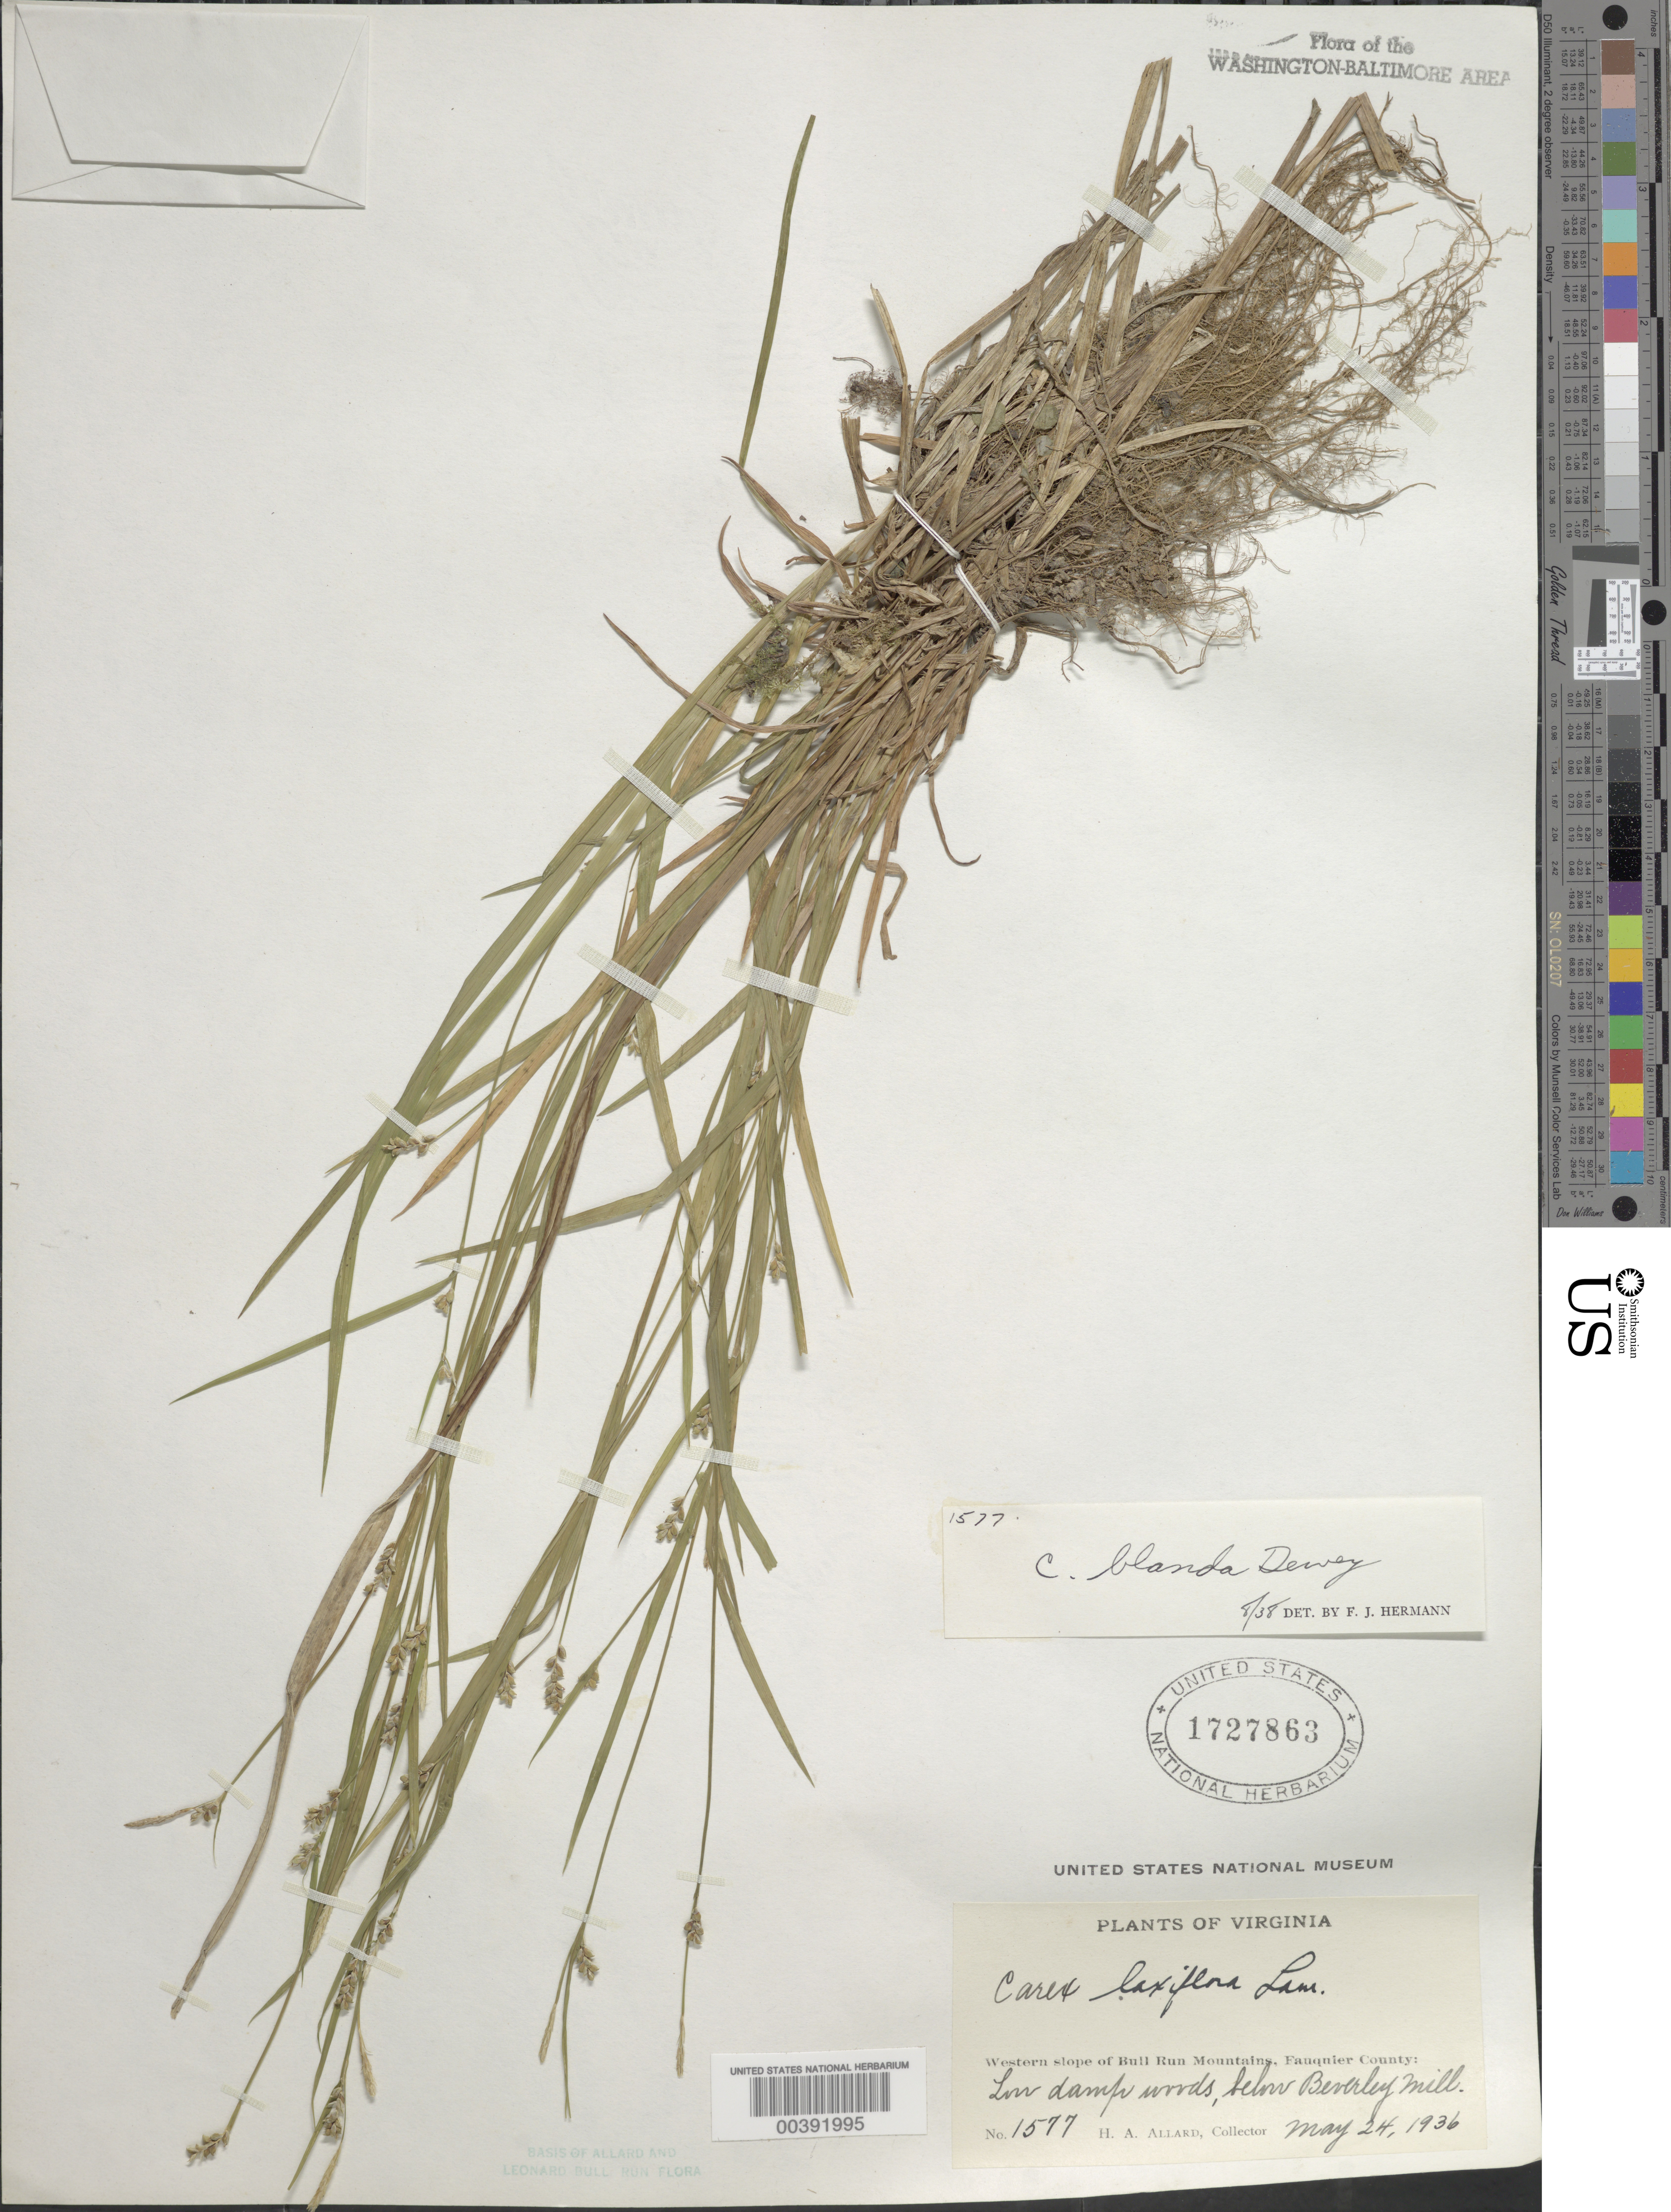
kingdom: Plantae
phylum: Tracheophyta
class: Liliopsida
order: Poales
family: Cyperaceae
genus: Carex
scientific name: Carex blanda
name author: Dewey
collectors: H. A. Allard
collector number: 1577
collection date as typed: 24 May 1936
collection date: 1936-05-24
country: United States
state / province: Virginia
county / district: Fauquier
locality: Below Beverley Mill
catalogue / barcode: US 1727863